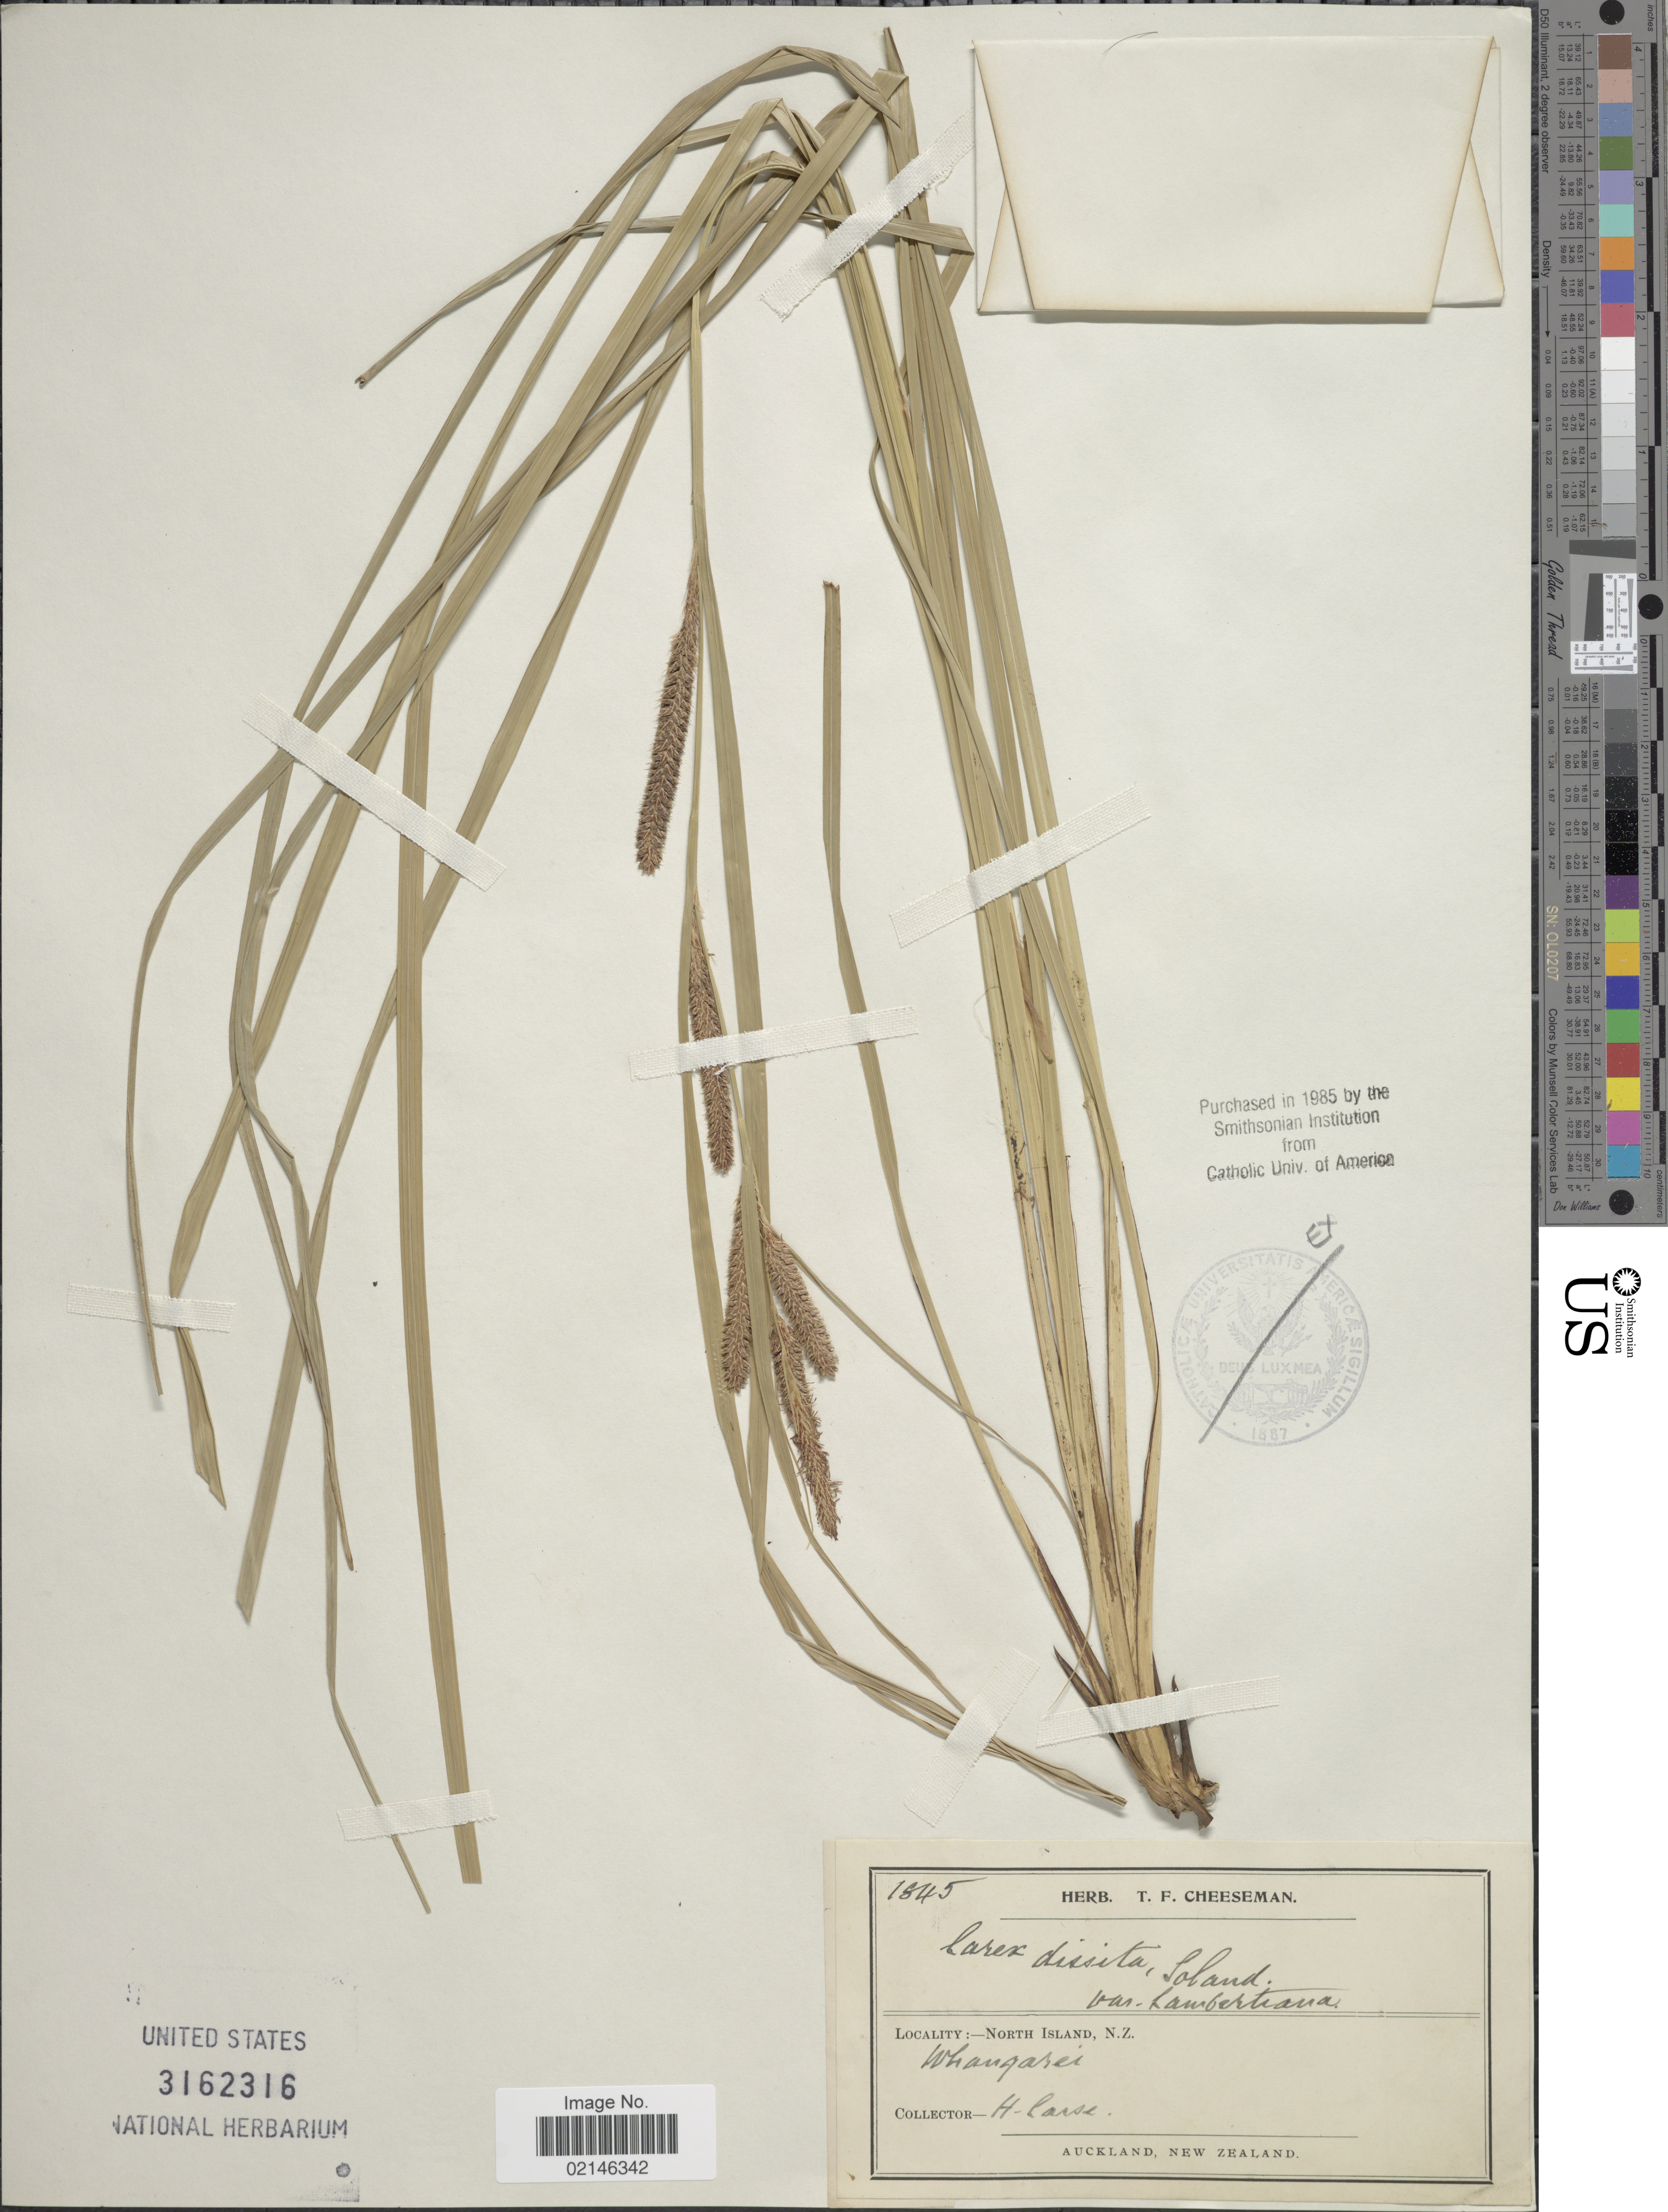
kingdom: Plantae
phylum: Tracheophyta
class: Liliopsida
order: Poales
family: Cyperaceae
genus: Carex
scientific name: Carex dissita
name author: Sol. ex Boott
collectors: H. Carse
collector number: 1845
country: New Zealand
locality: North Island. Maungatapere, Whangarei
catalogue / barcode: US 3162316